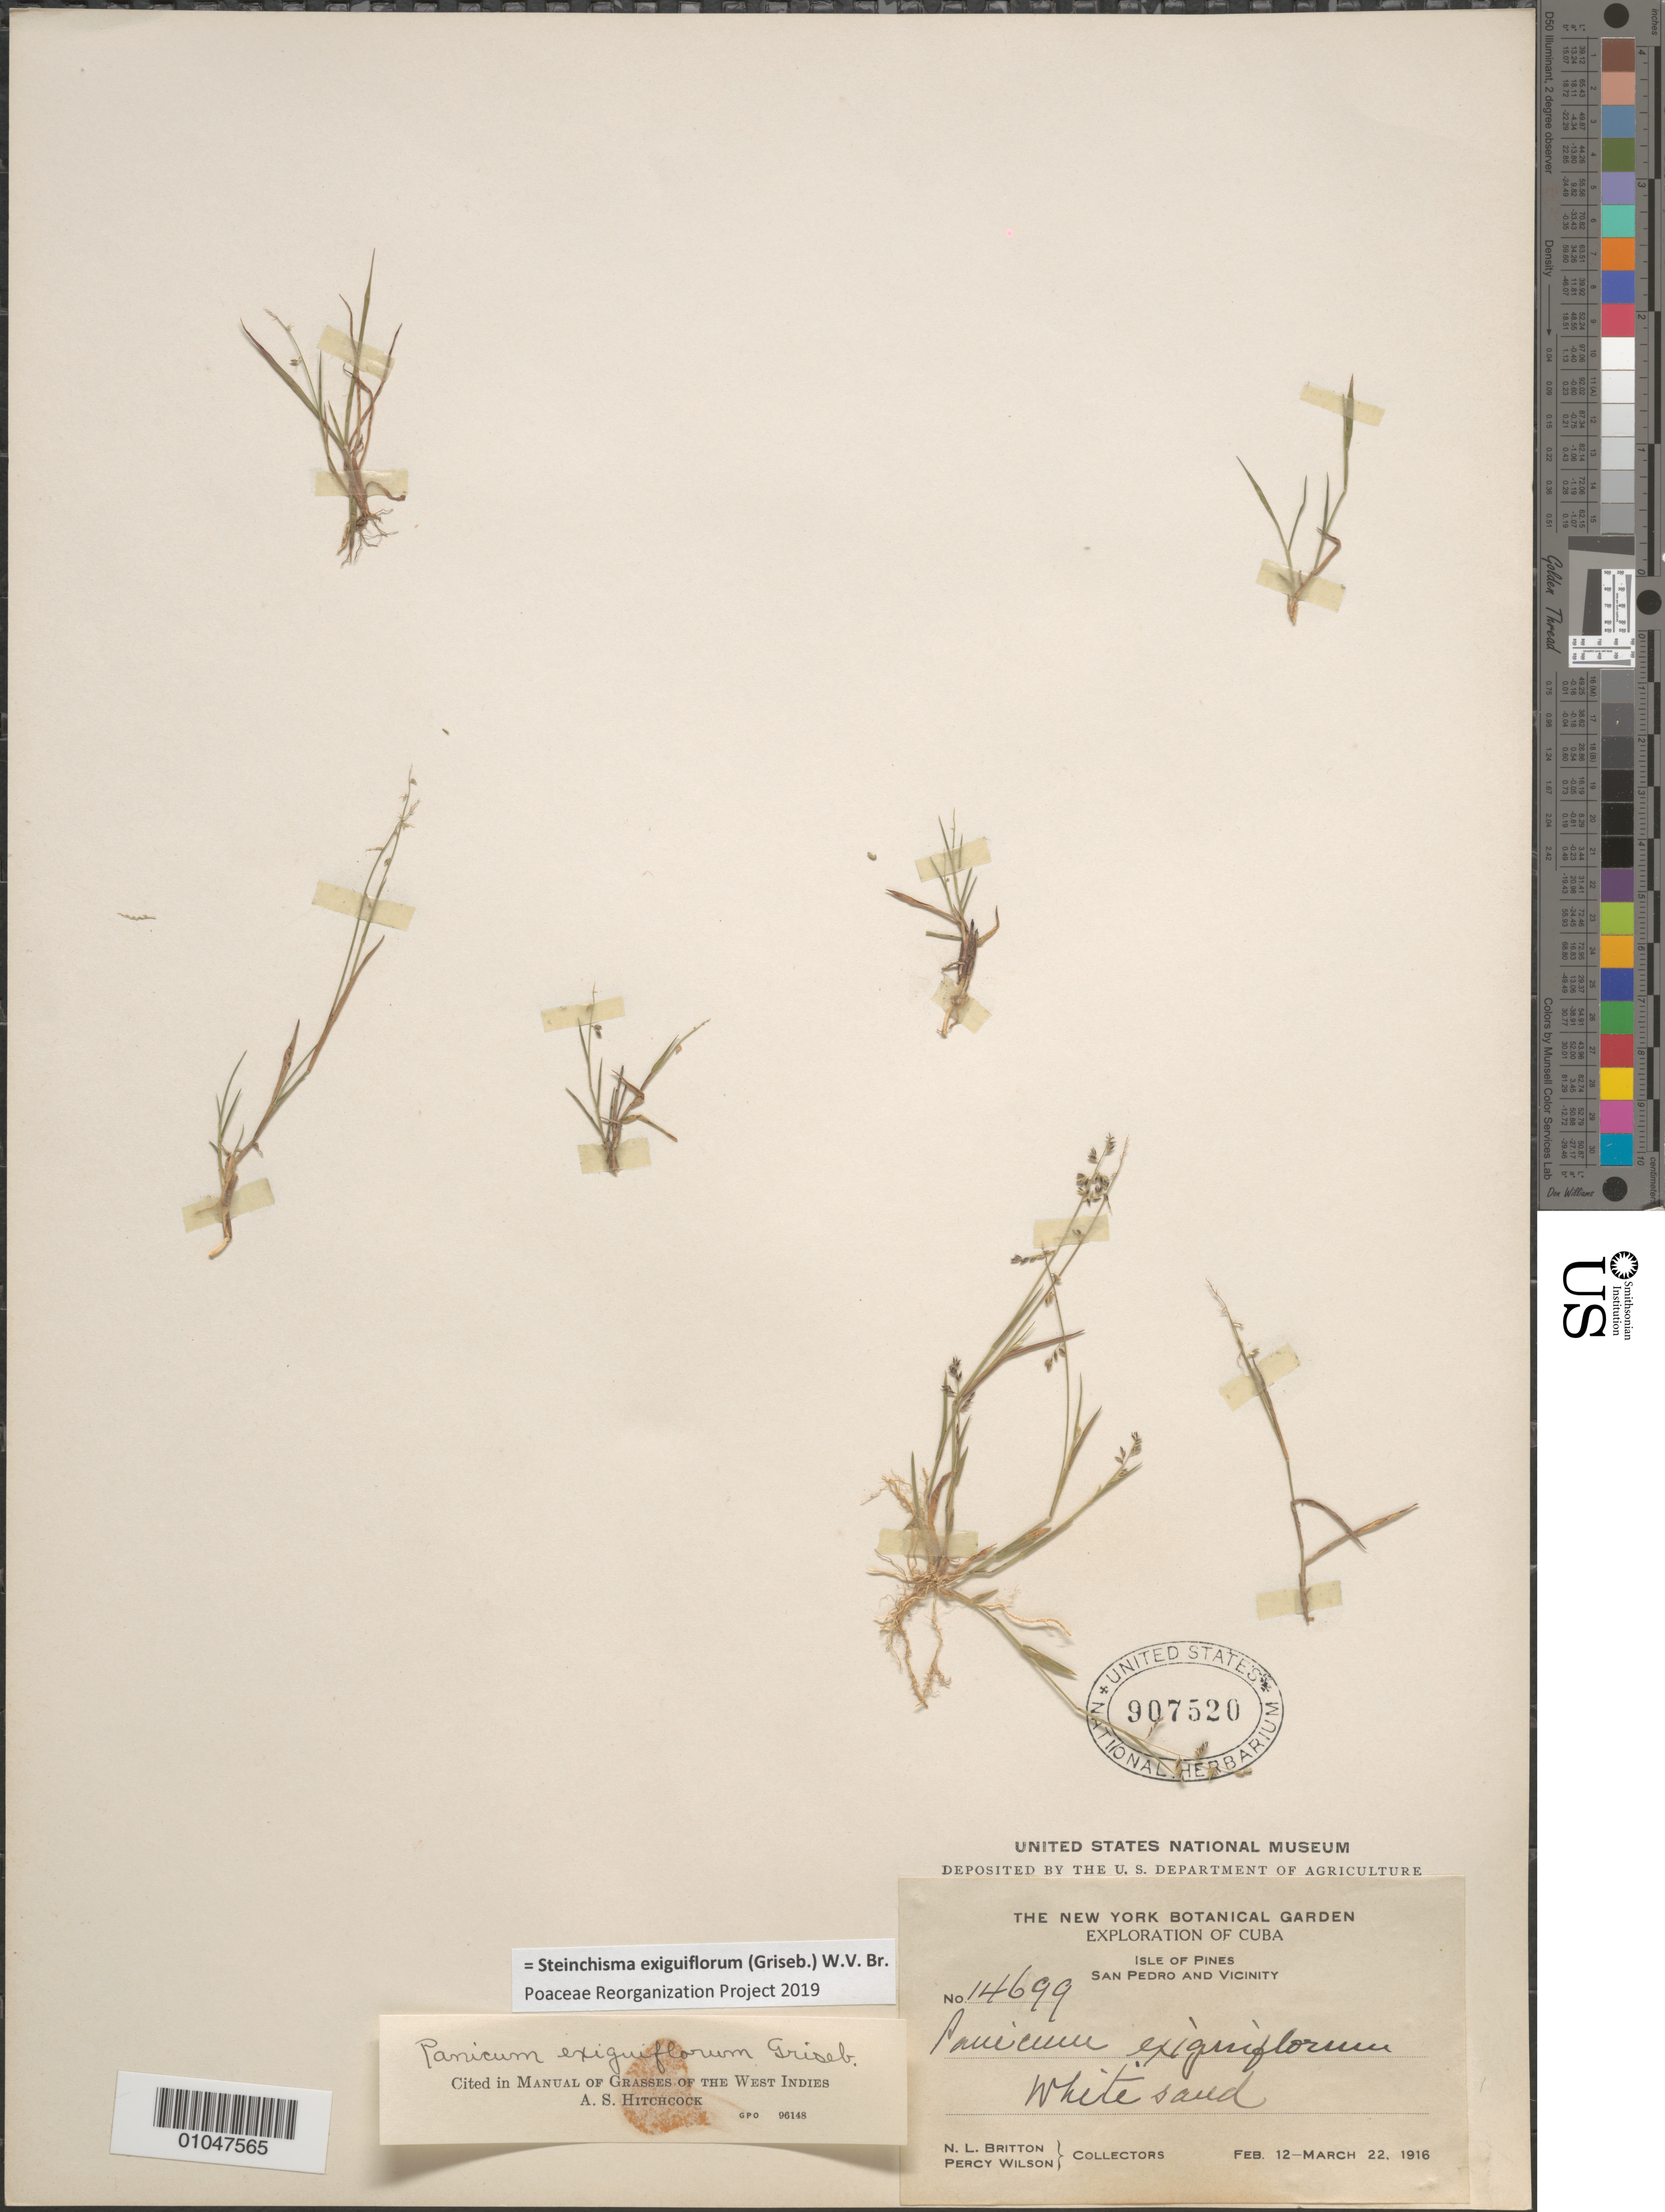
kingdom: Plantae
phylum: Tracheophyta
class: Liliopsida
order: Poales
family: Poaceae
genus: Panicum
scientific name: Panicum exiguiflorum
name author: Griseb.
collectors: N. Britton & P. Wilson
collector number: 14699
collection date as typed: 12 Feb 1916 to 22 Mar 1916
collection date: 1916-02-12/1916-03-22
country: Cuba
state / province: Isla de la Juventud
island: Isla de la Juventud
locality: San Pedro and vic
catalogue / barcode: US 907520